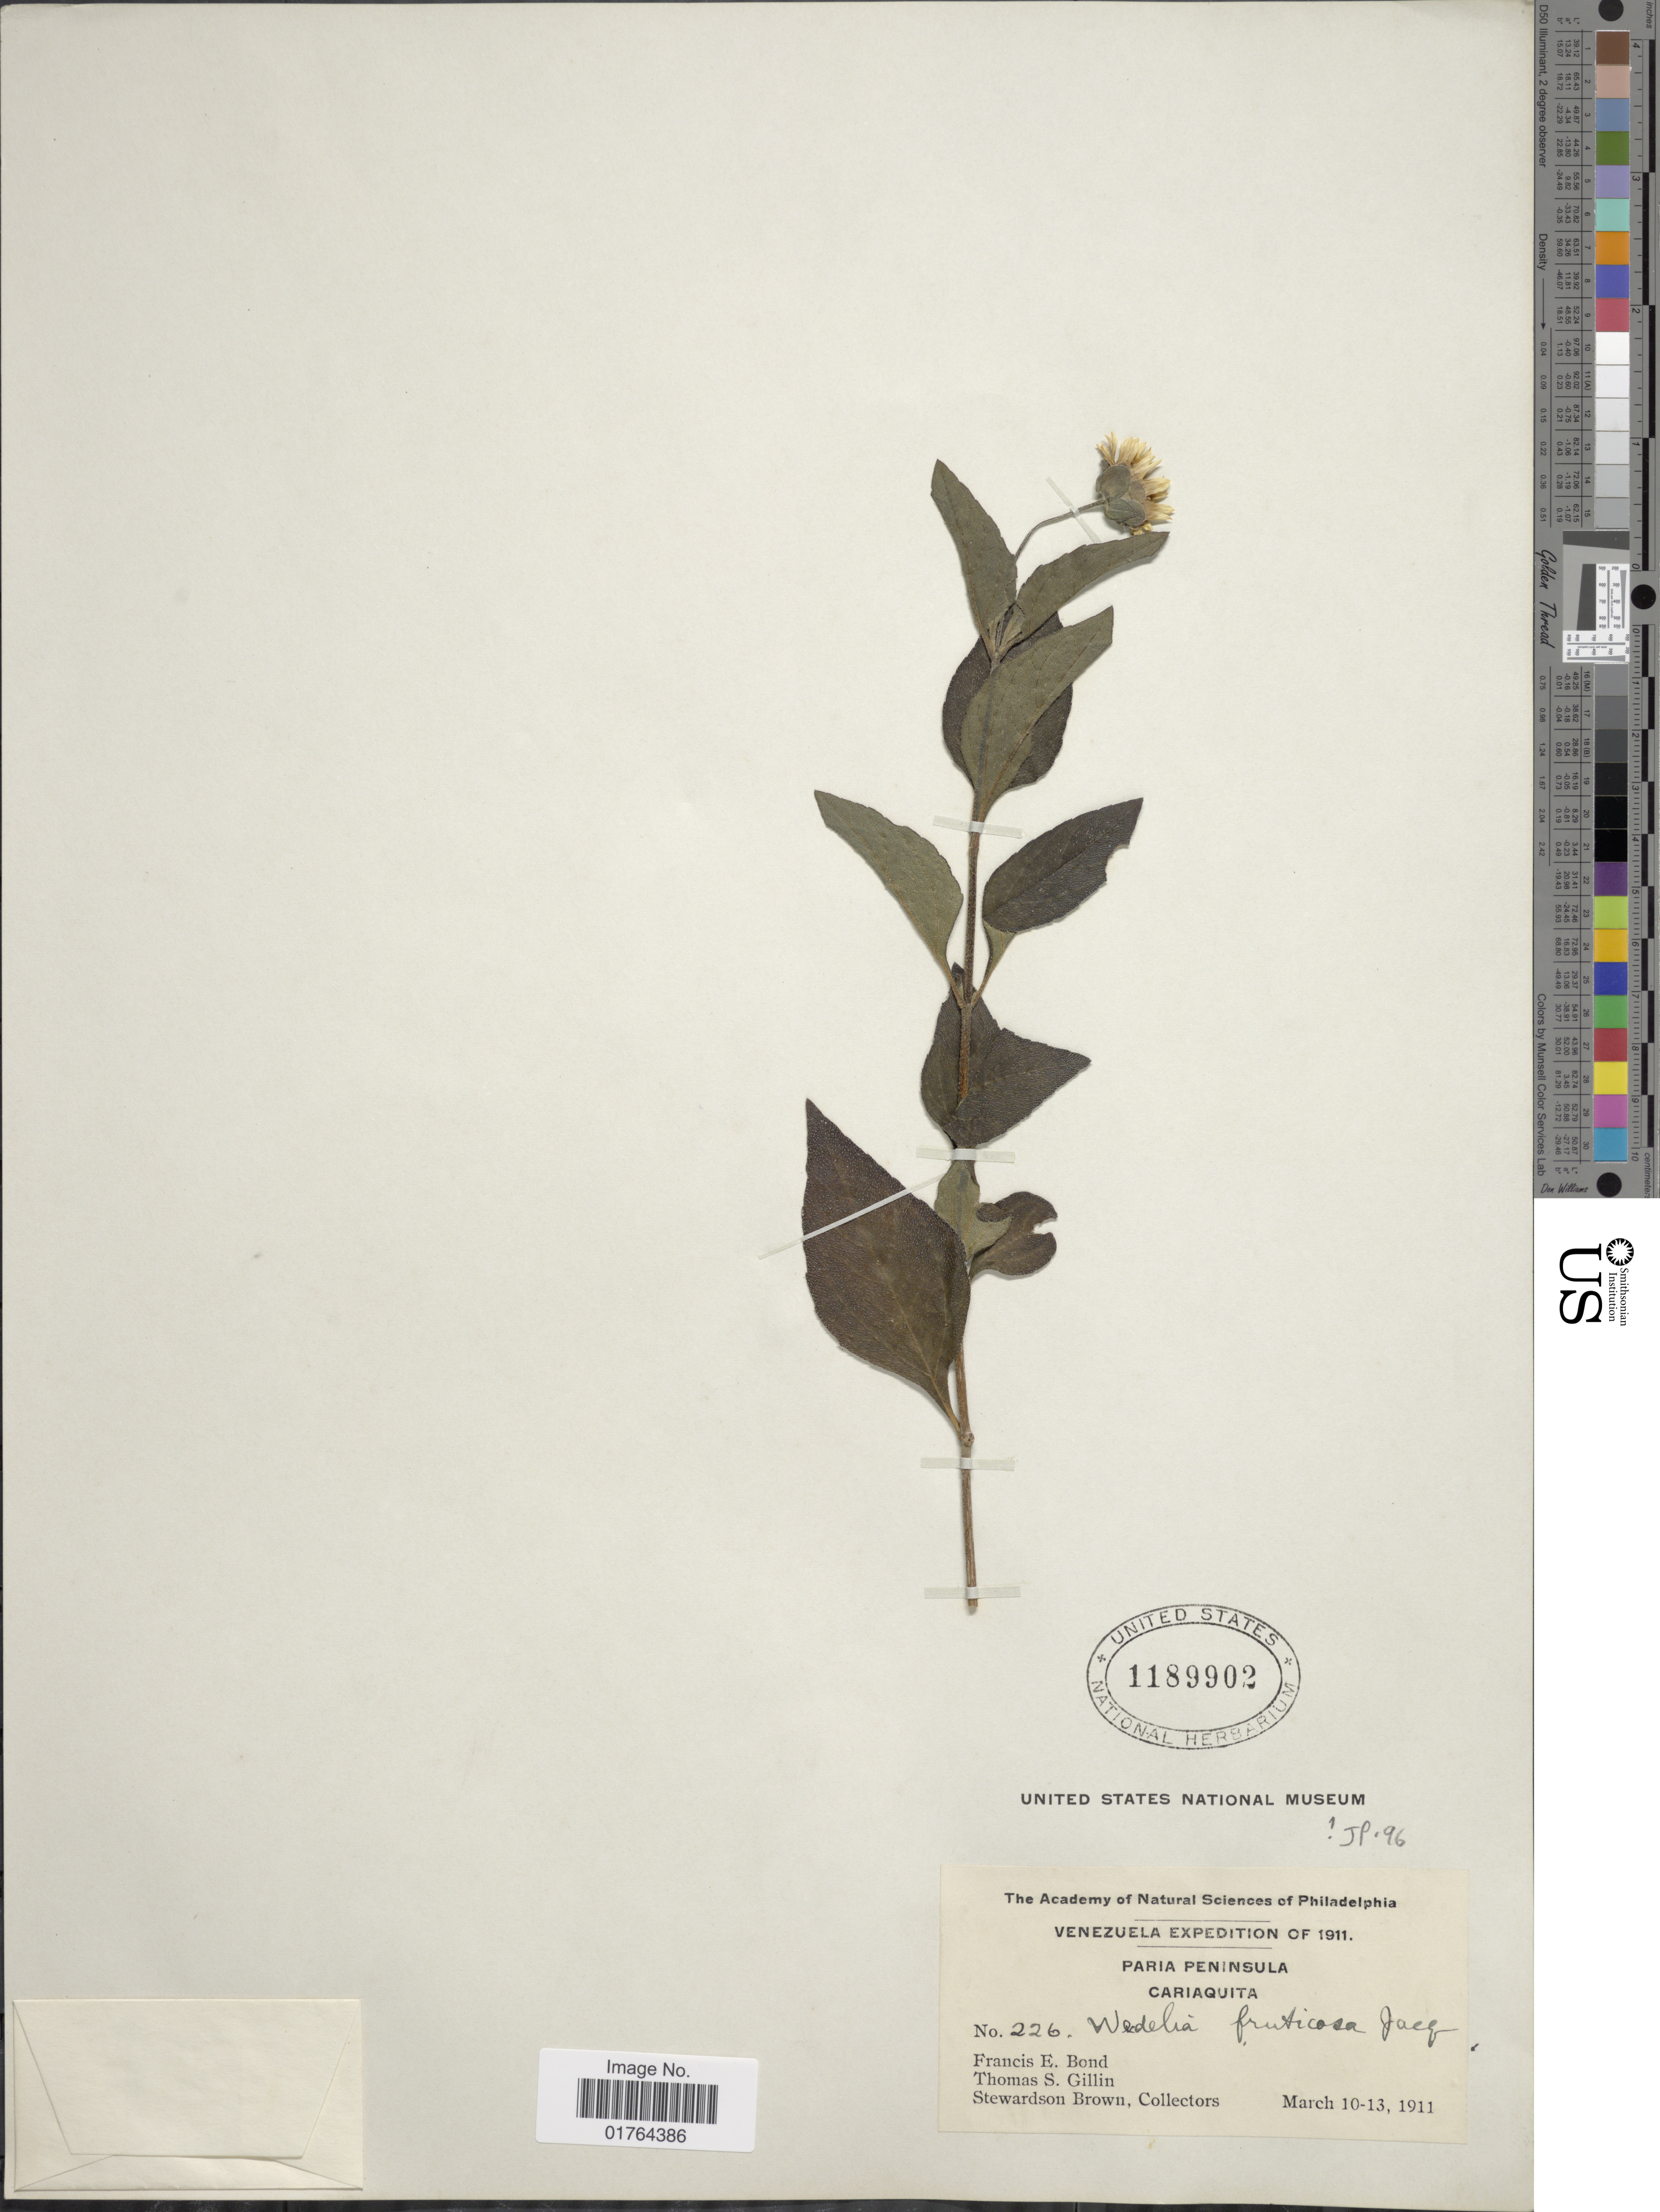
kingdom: Plantae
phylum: Tracheophyta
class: Magnoliopsida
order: Asterales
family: Asteraceae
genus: Wedelia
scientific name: Wedelia fruticosa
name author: Jacq.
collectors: F. Bond, T. Gillin & S. Brown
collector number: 226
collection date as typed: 10-13 March 1911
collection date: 1911-03-10/1911-03-13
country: Venezuela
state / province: Sucre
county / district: Valdez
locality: Paria Peninsula, Cariaquito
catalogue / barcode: US 1189902